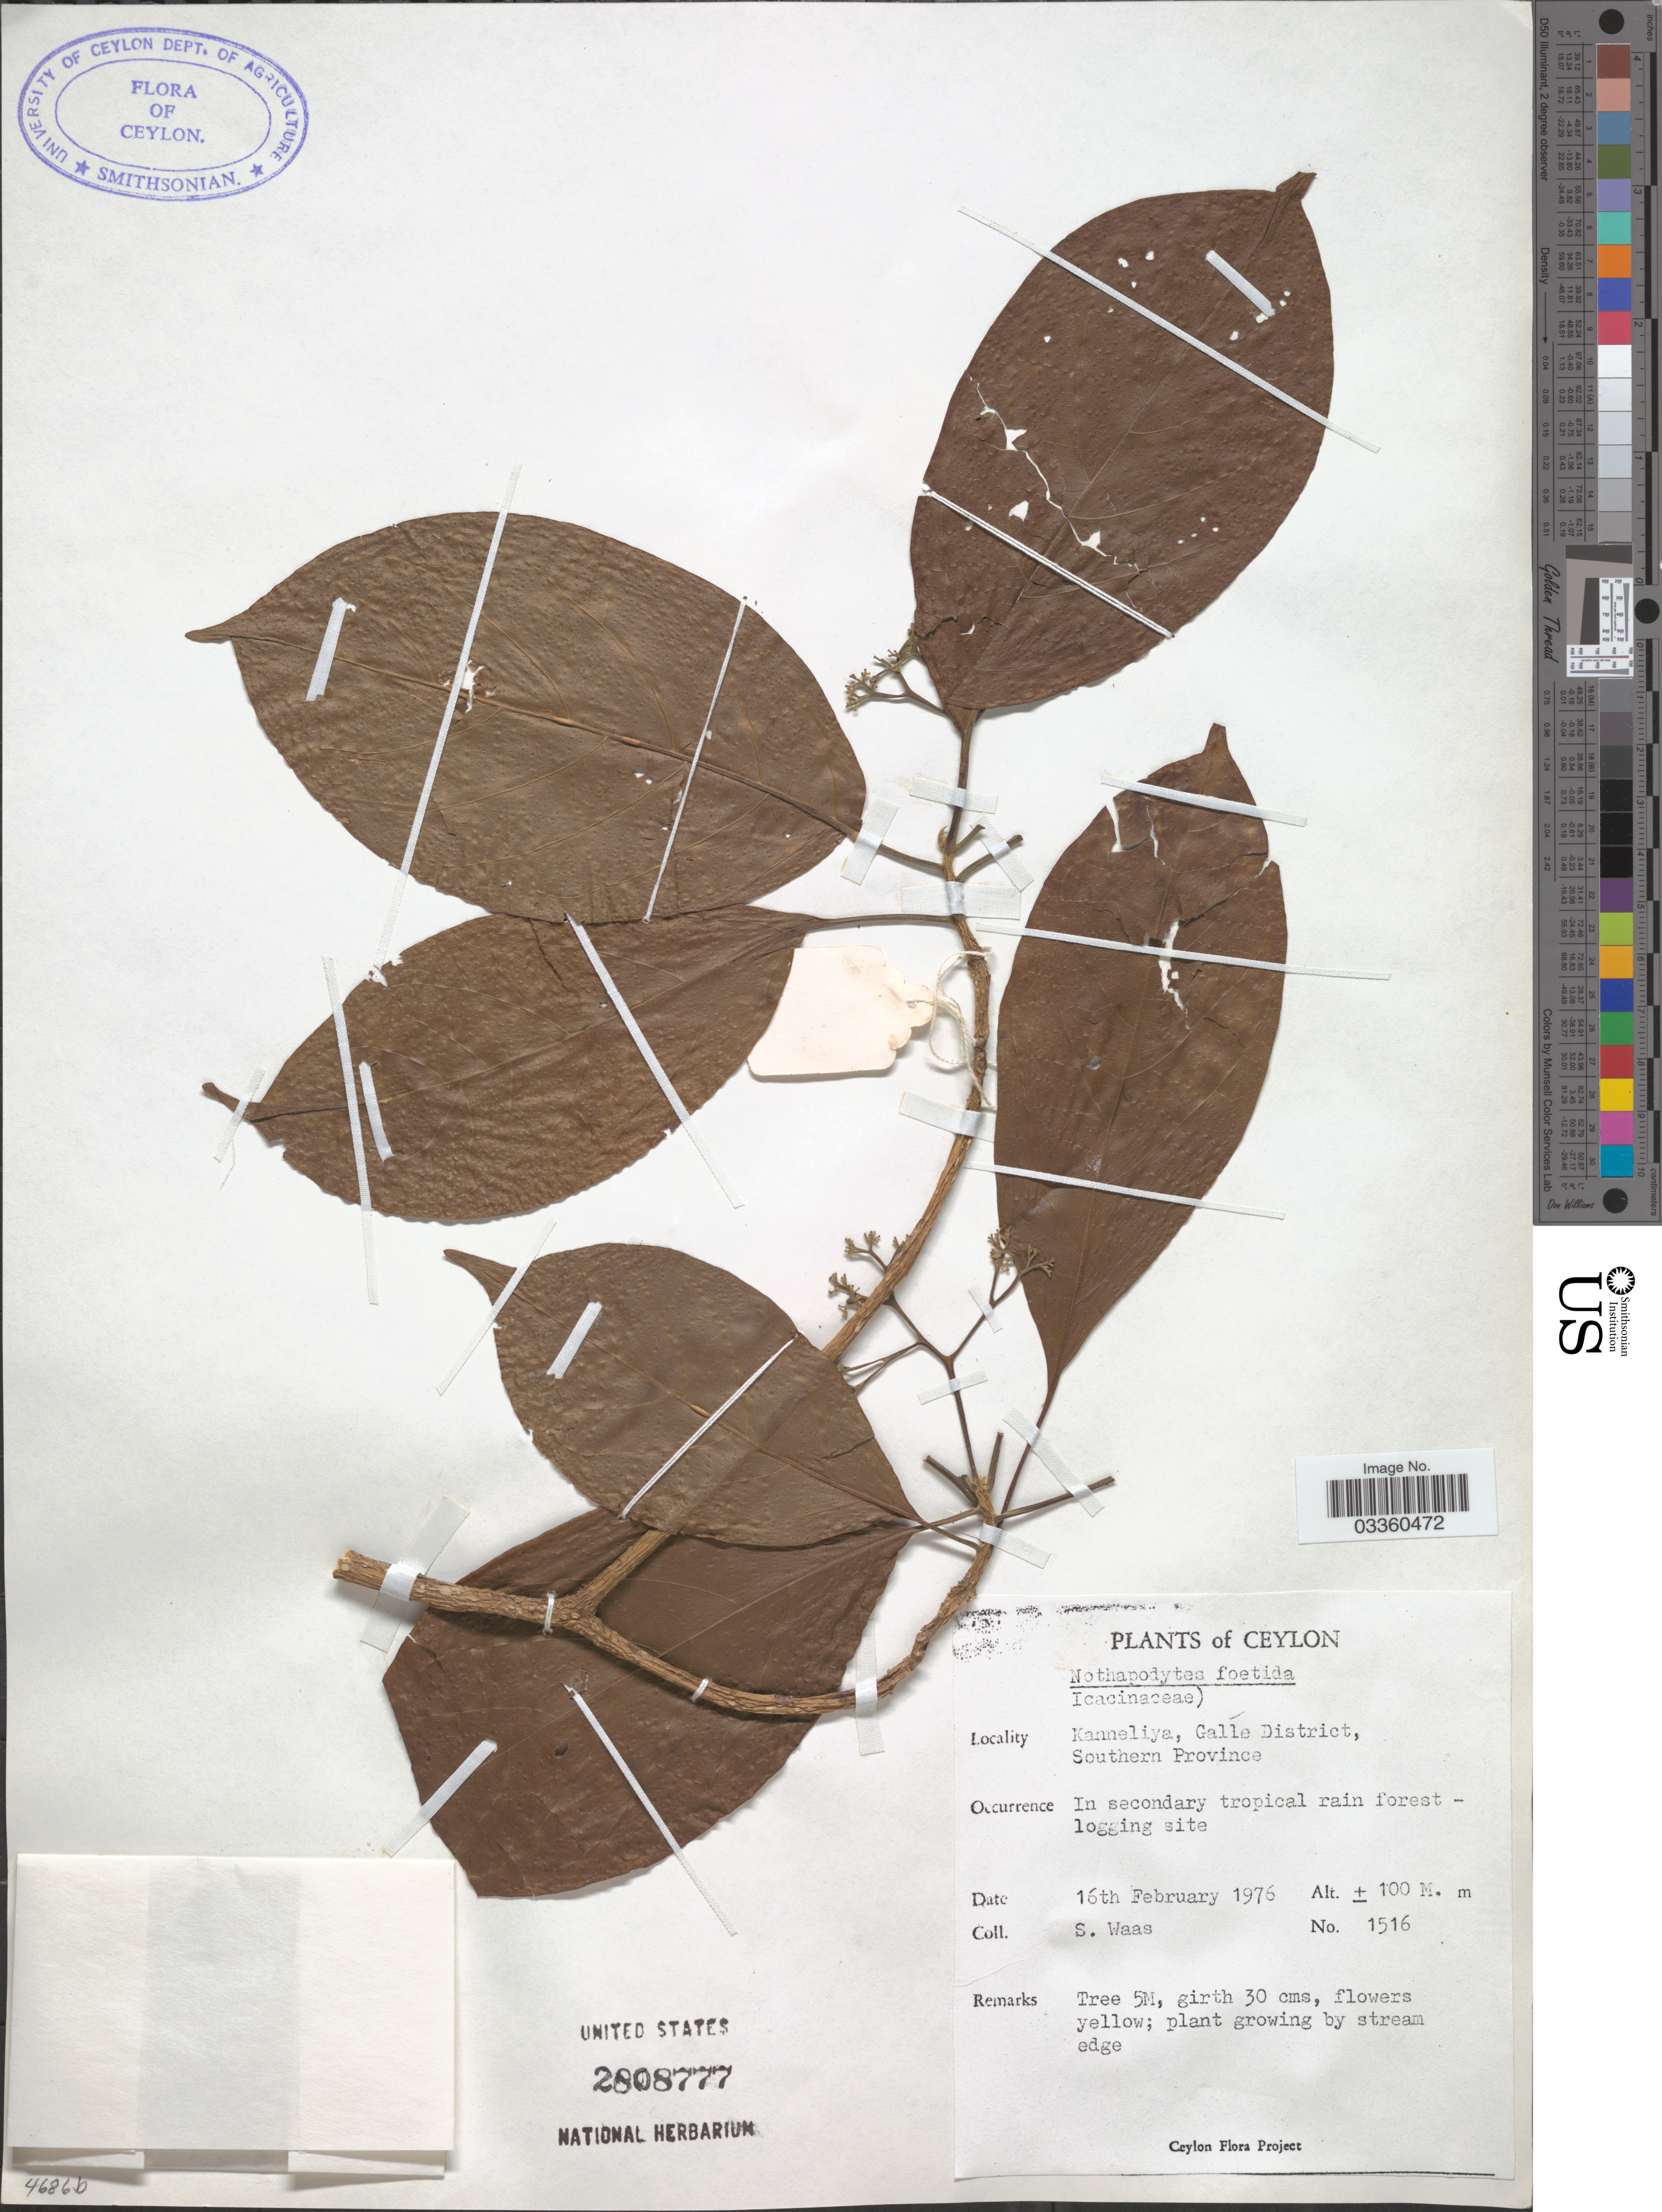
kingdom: Plantae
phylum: Tracheophyta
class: Magnoliopsida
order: Icacinales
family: Icacinaceae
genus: Nothapodytes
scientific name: Nothapodytes foetida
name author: (Wight) Sleumer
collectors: S. Waas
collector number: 1516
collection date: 1976-02-16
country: Sri Lanka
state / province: Southern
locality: Ceylon. Kanneliya, Galle District.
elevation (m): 100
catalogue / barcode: US 2808777